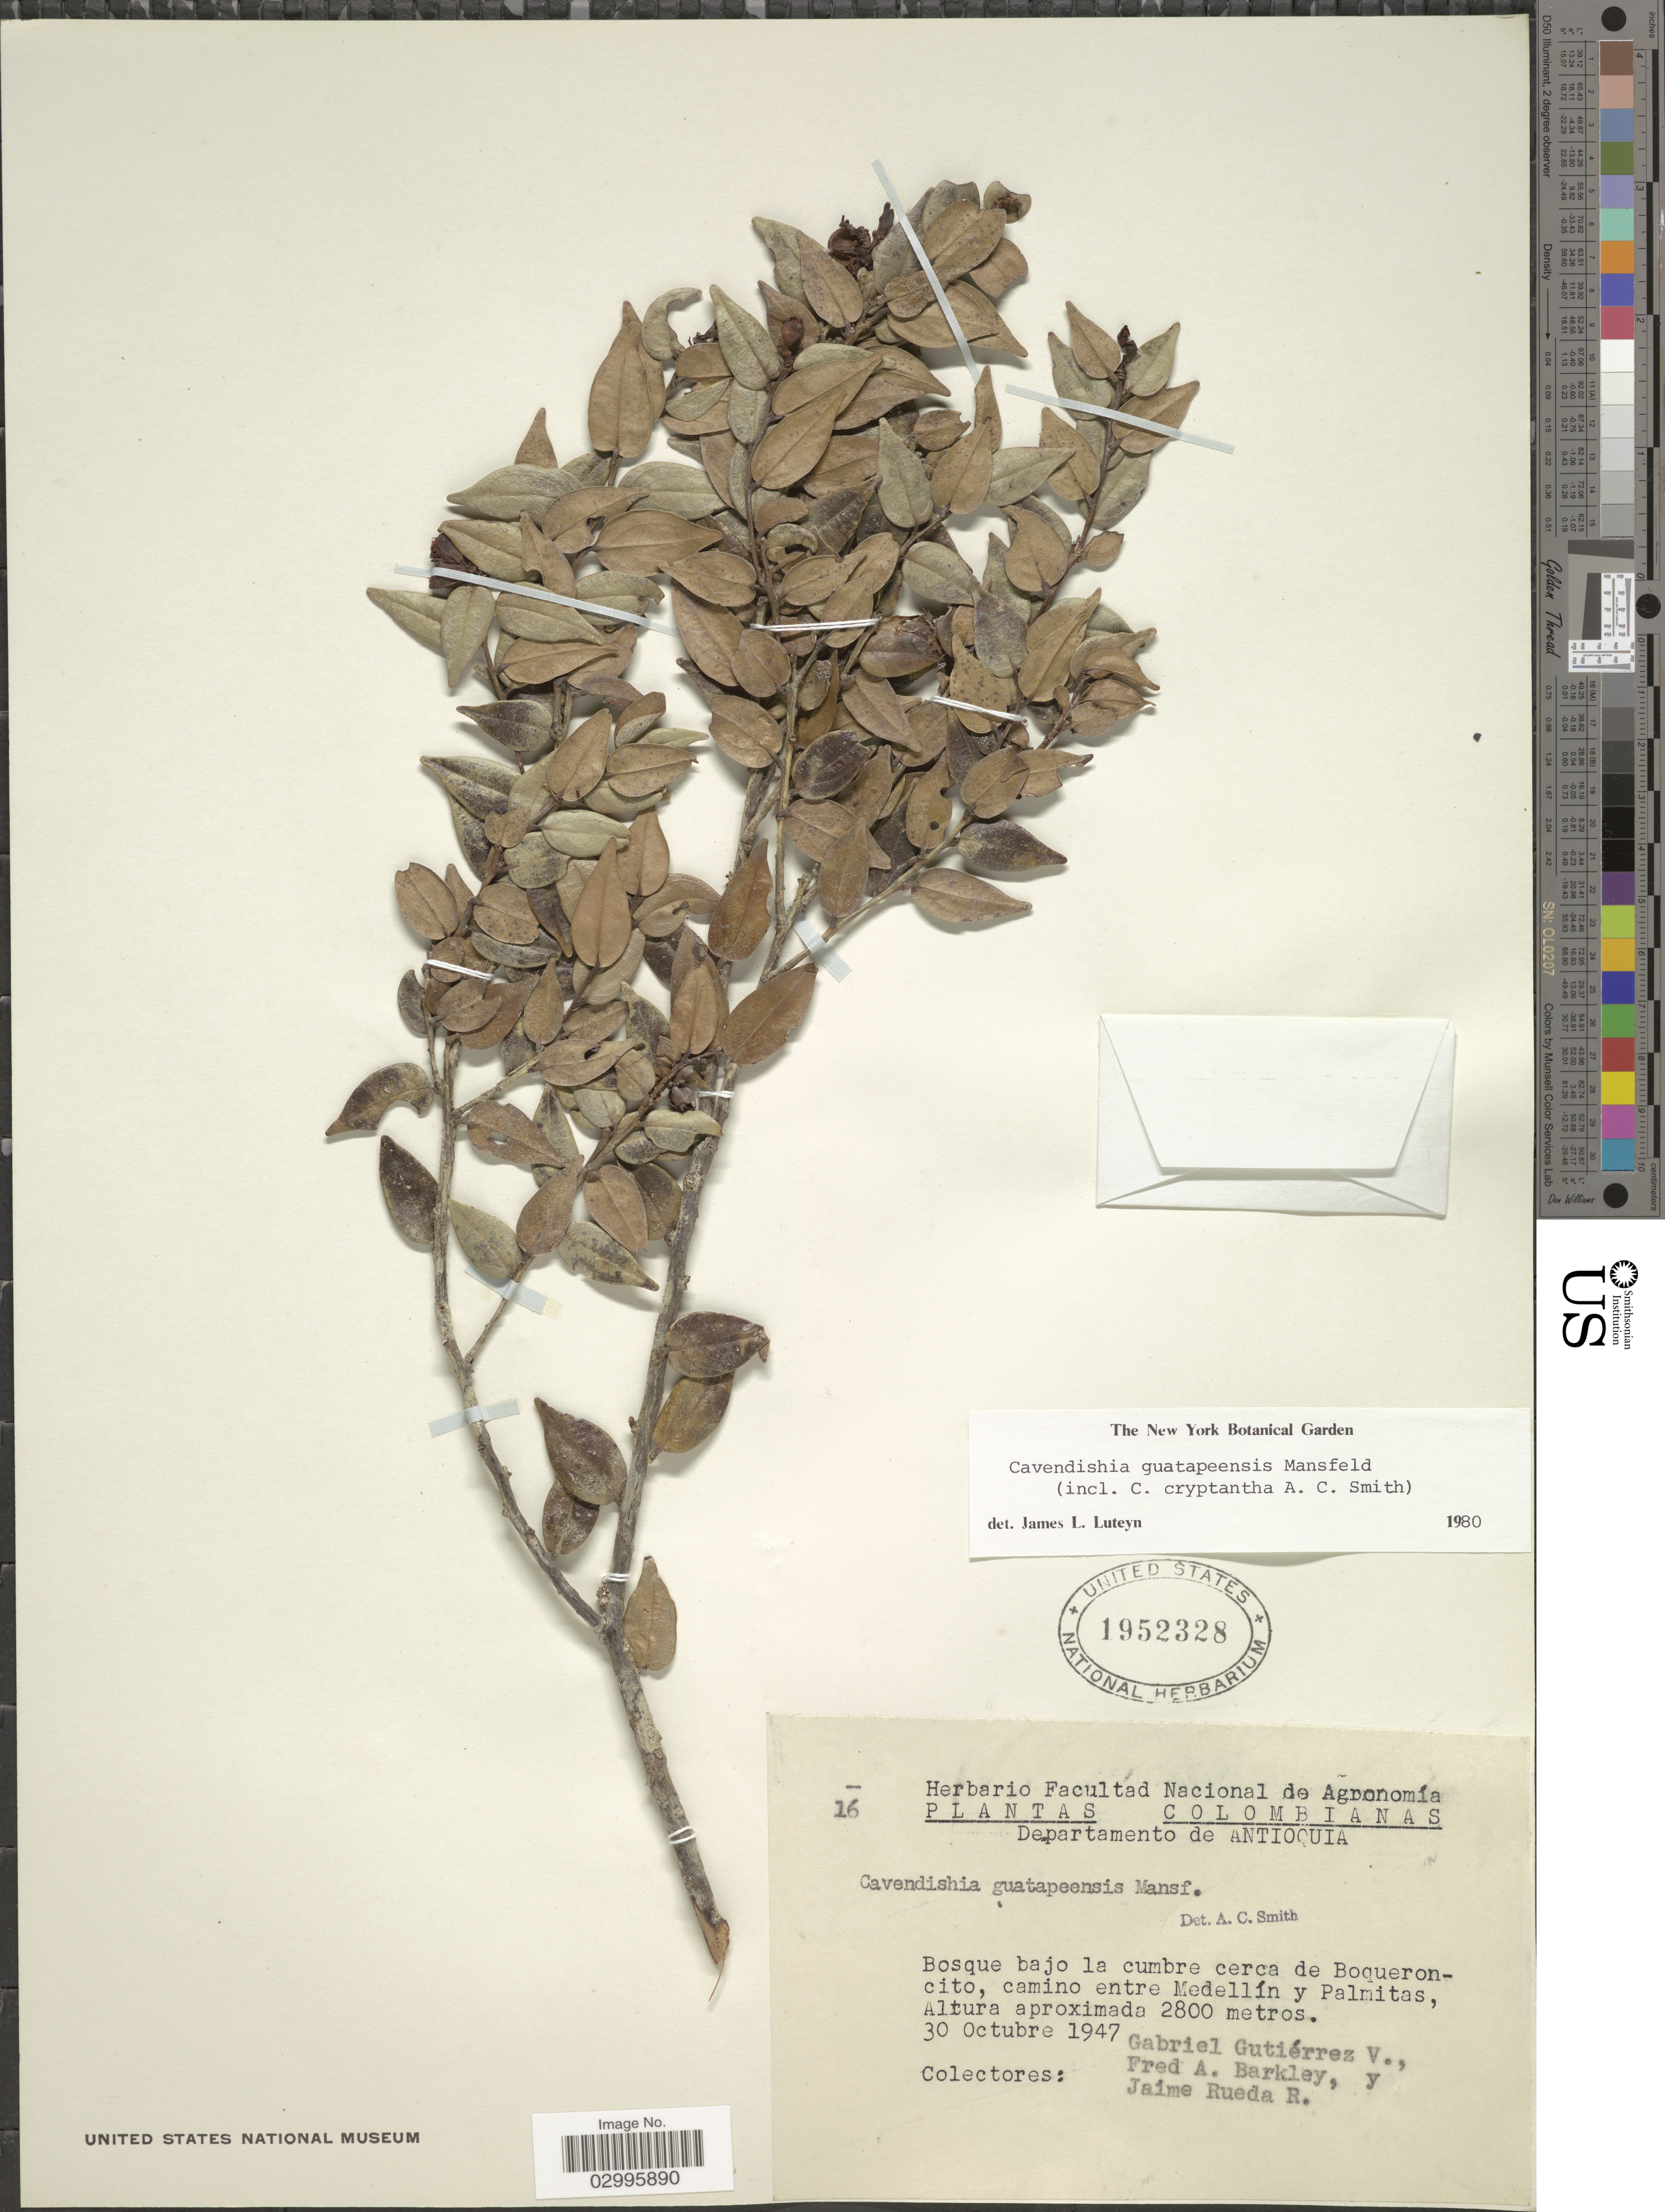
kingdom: Plantae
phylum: Tracheophyta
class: Magnoliopsida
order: Ericales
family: Ericaceae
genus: Cavendishia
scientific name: Cavendishia guatapeensis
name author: Mansf.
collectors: G. Guttierez V., F. A. Barkley & J. Rueda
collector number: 16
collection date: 1947-10-30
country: Colombia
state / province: Antioquia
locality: Departamento de Antioquia. Bosque bajo la cumbre cerca de Boqeuroncito, camino entre Medellín y Palmitas.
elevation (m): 2800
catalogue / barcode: US 1952328